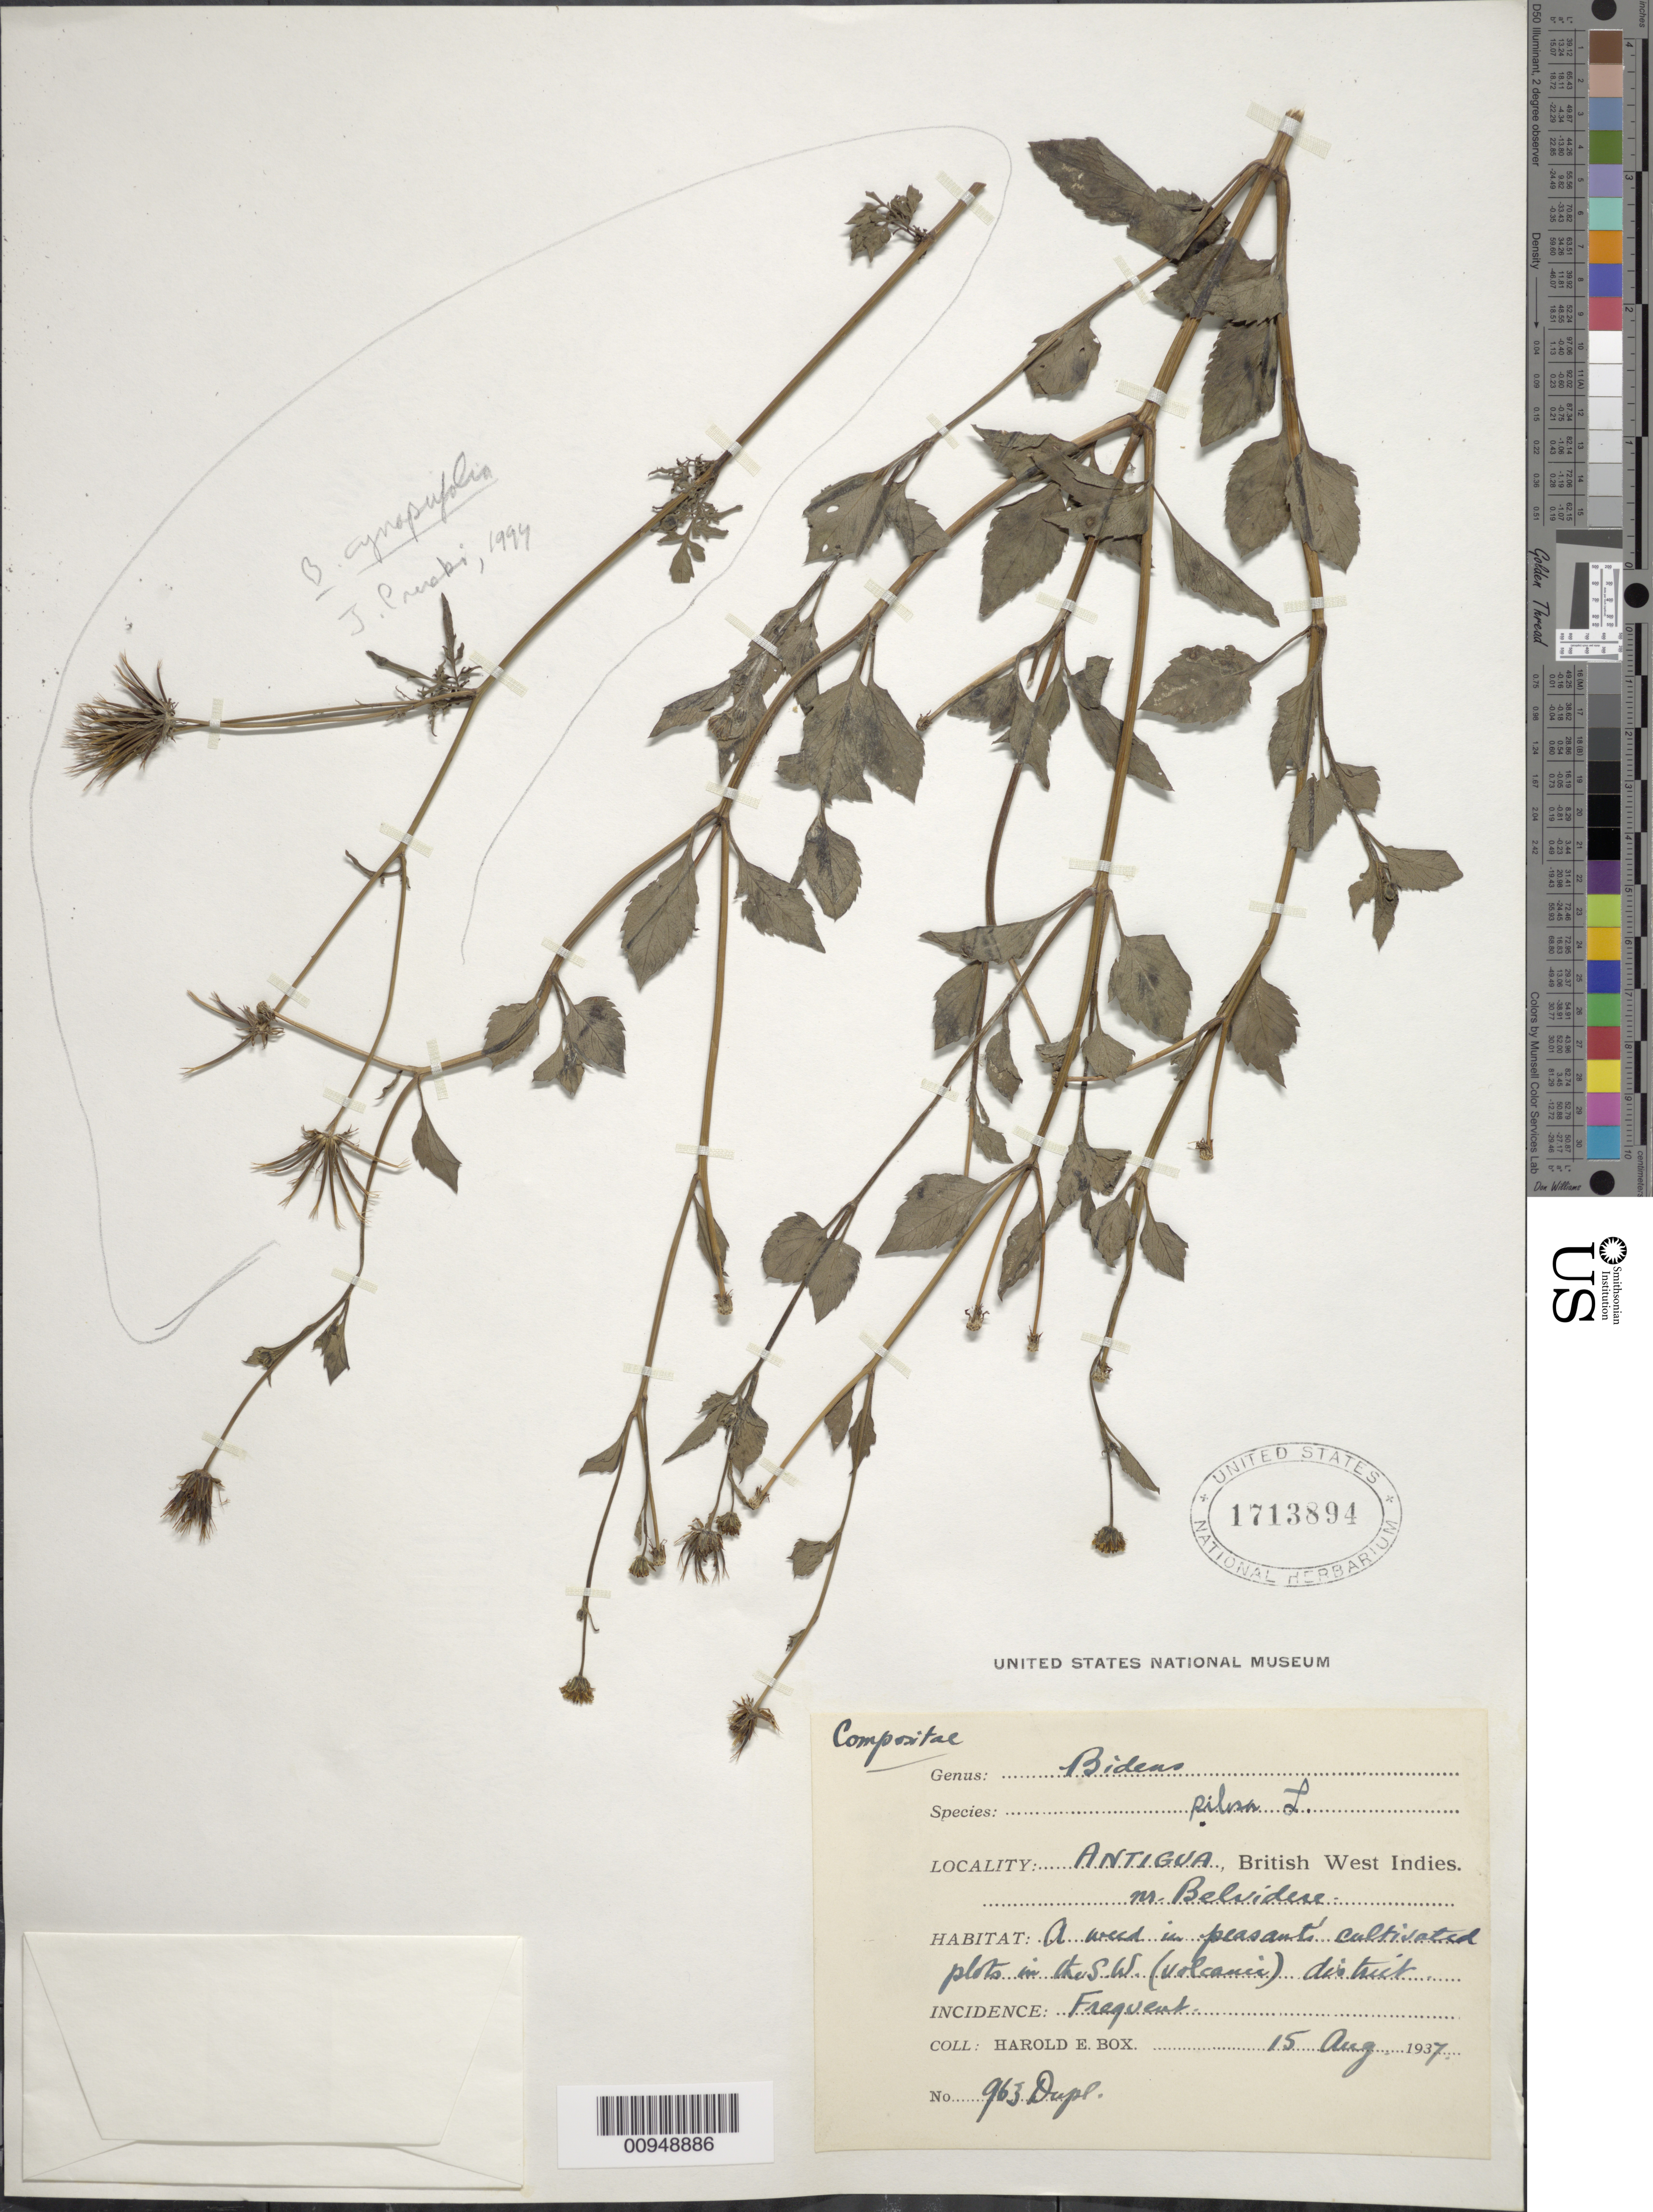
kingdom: Plantae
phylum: Tracheophyta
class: Magnoliopsida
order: Asterales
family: Asteraceae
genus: Bidens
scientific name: Bidens pilosa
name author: L.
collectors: H. E. Box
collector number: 963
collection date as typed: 15 Aug 1937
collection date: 1937-08-15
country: Antigua and Barbuda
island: Antigua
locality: In peasant's cultivated plots in the SW (volcanic) District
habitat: Cultivated plots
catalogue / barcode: US 1713894